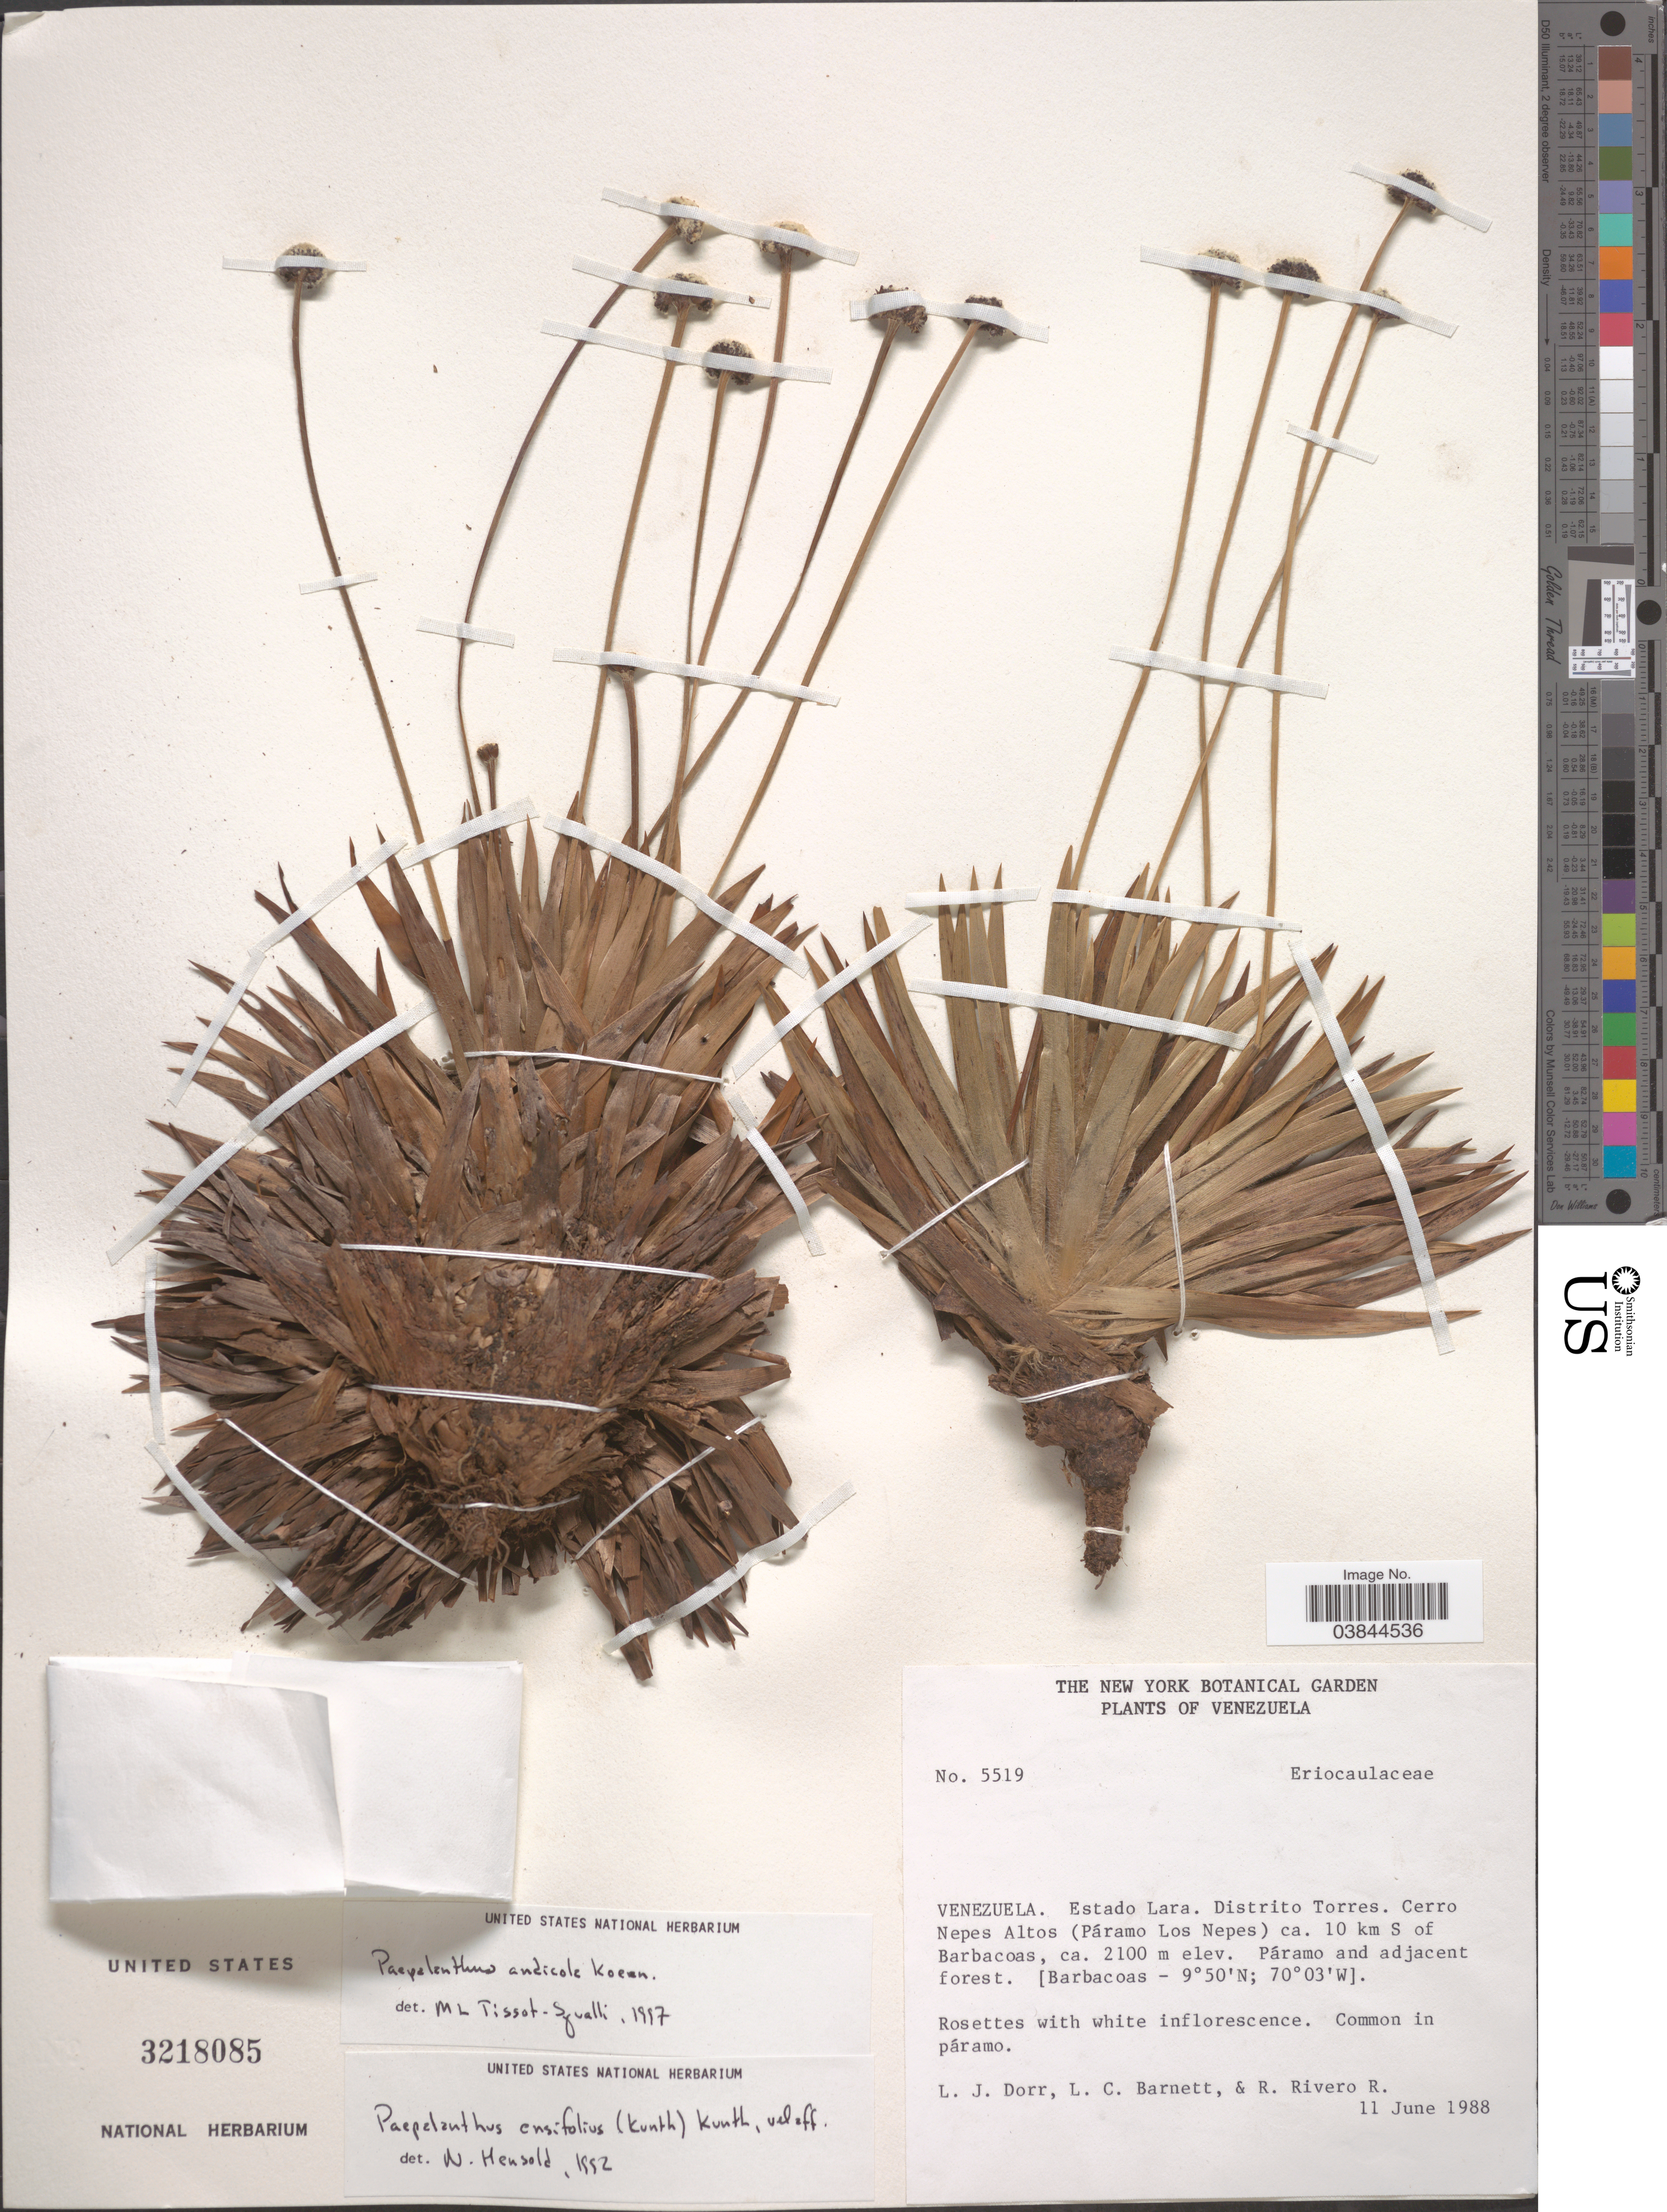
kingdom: Plantae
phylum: Tracheophyta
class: Liliopsida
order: Poales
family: Eriocaulaceae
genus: Paepalanthus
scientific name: Paepalanthus andicola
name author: Körn.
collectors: L. J. Dorr, L. C. Barnett & R. Rivero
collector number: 5519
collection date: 1988-06-11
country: Venezuela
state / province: Lara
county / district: Torres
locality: Cerro Nepes Altos (Páramo Los Nepes) ca. 10 km S of Barbacoas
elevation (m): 2100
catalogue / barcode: US 3218085